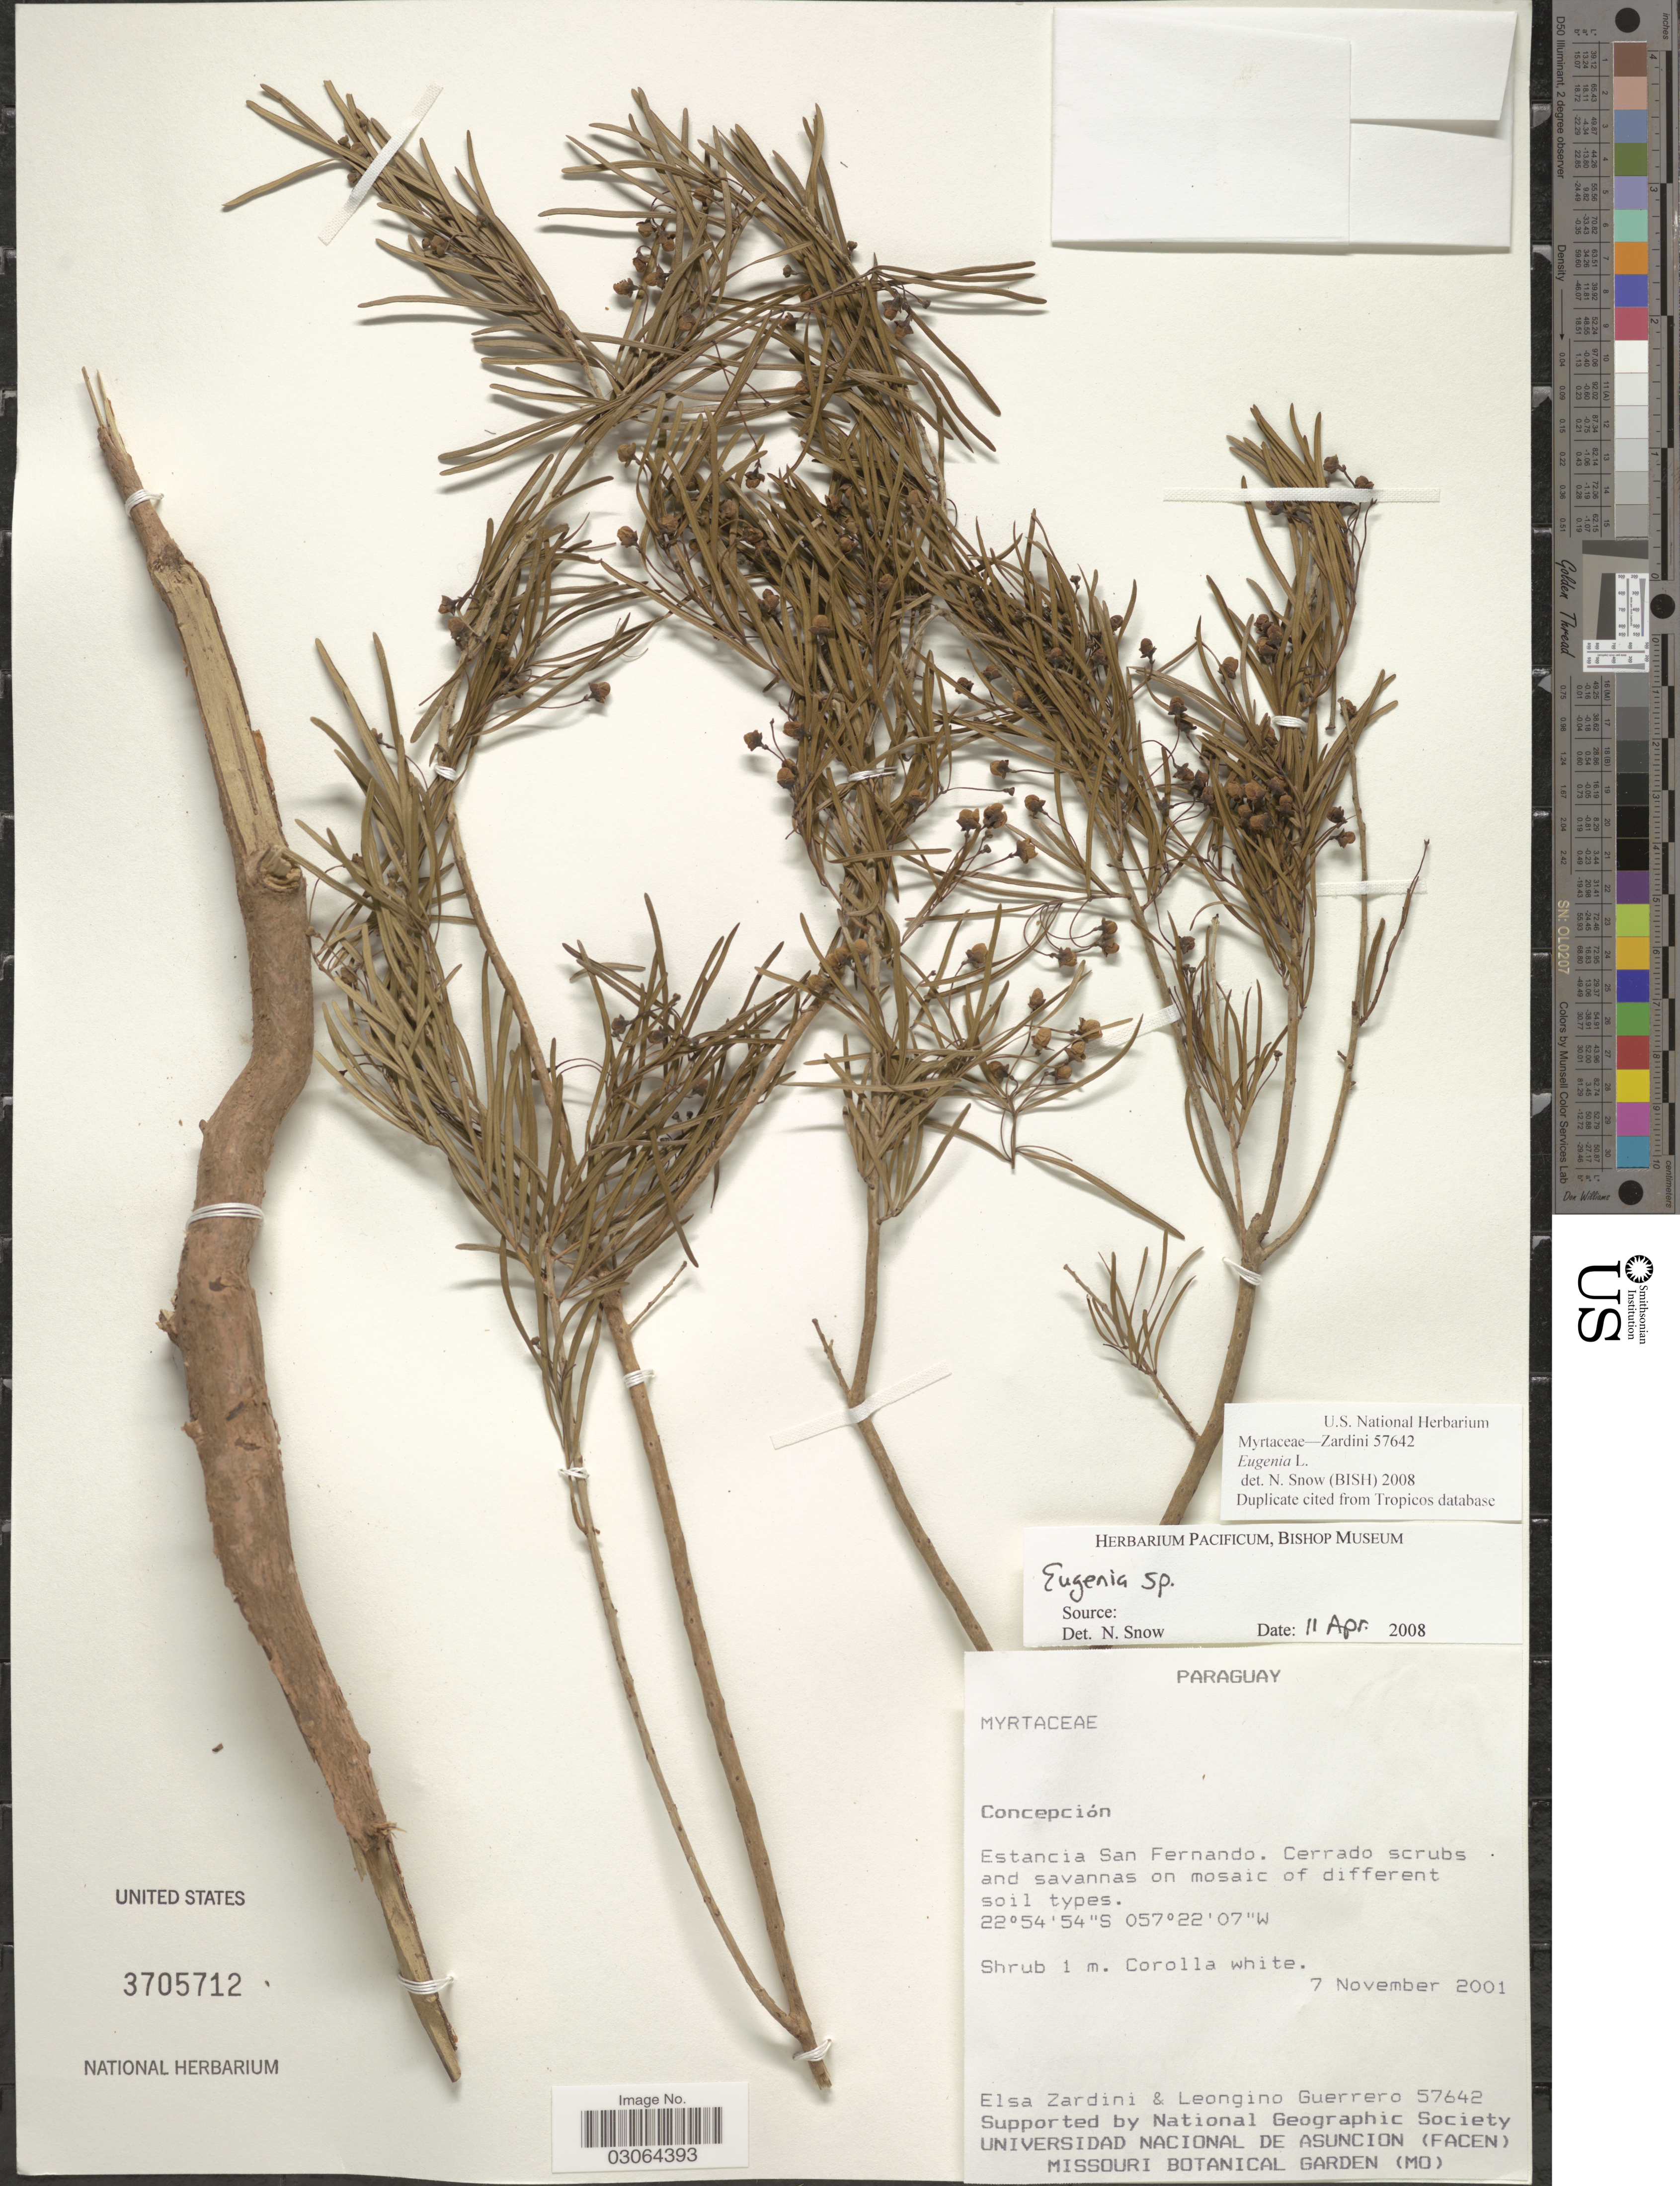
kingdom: Plantae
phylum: Tracheophyta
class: Magnoliopsida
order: Myrtales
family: Myrtaceae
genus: Eugenia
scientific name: Eugenia sp.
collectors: E. M. Zardini & L. Guerrero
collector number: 57642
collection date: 2001-11-07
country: Paraguay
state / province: Concepcion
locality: Estancia San Fernando.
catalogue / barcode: US 3705712